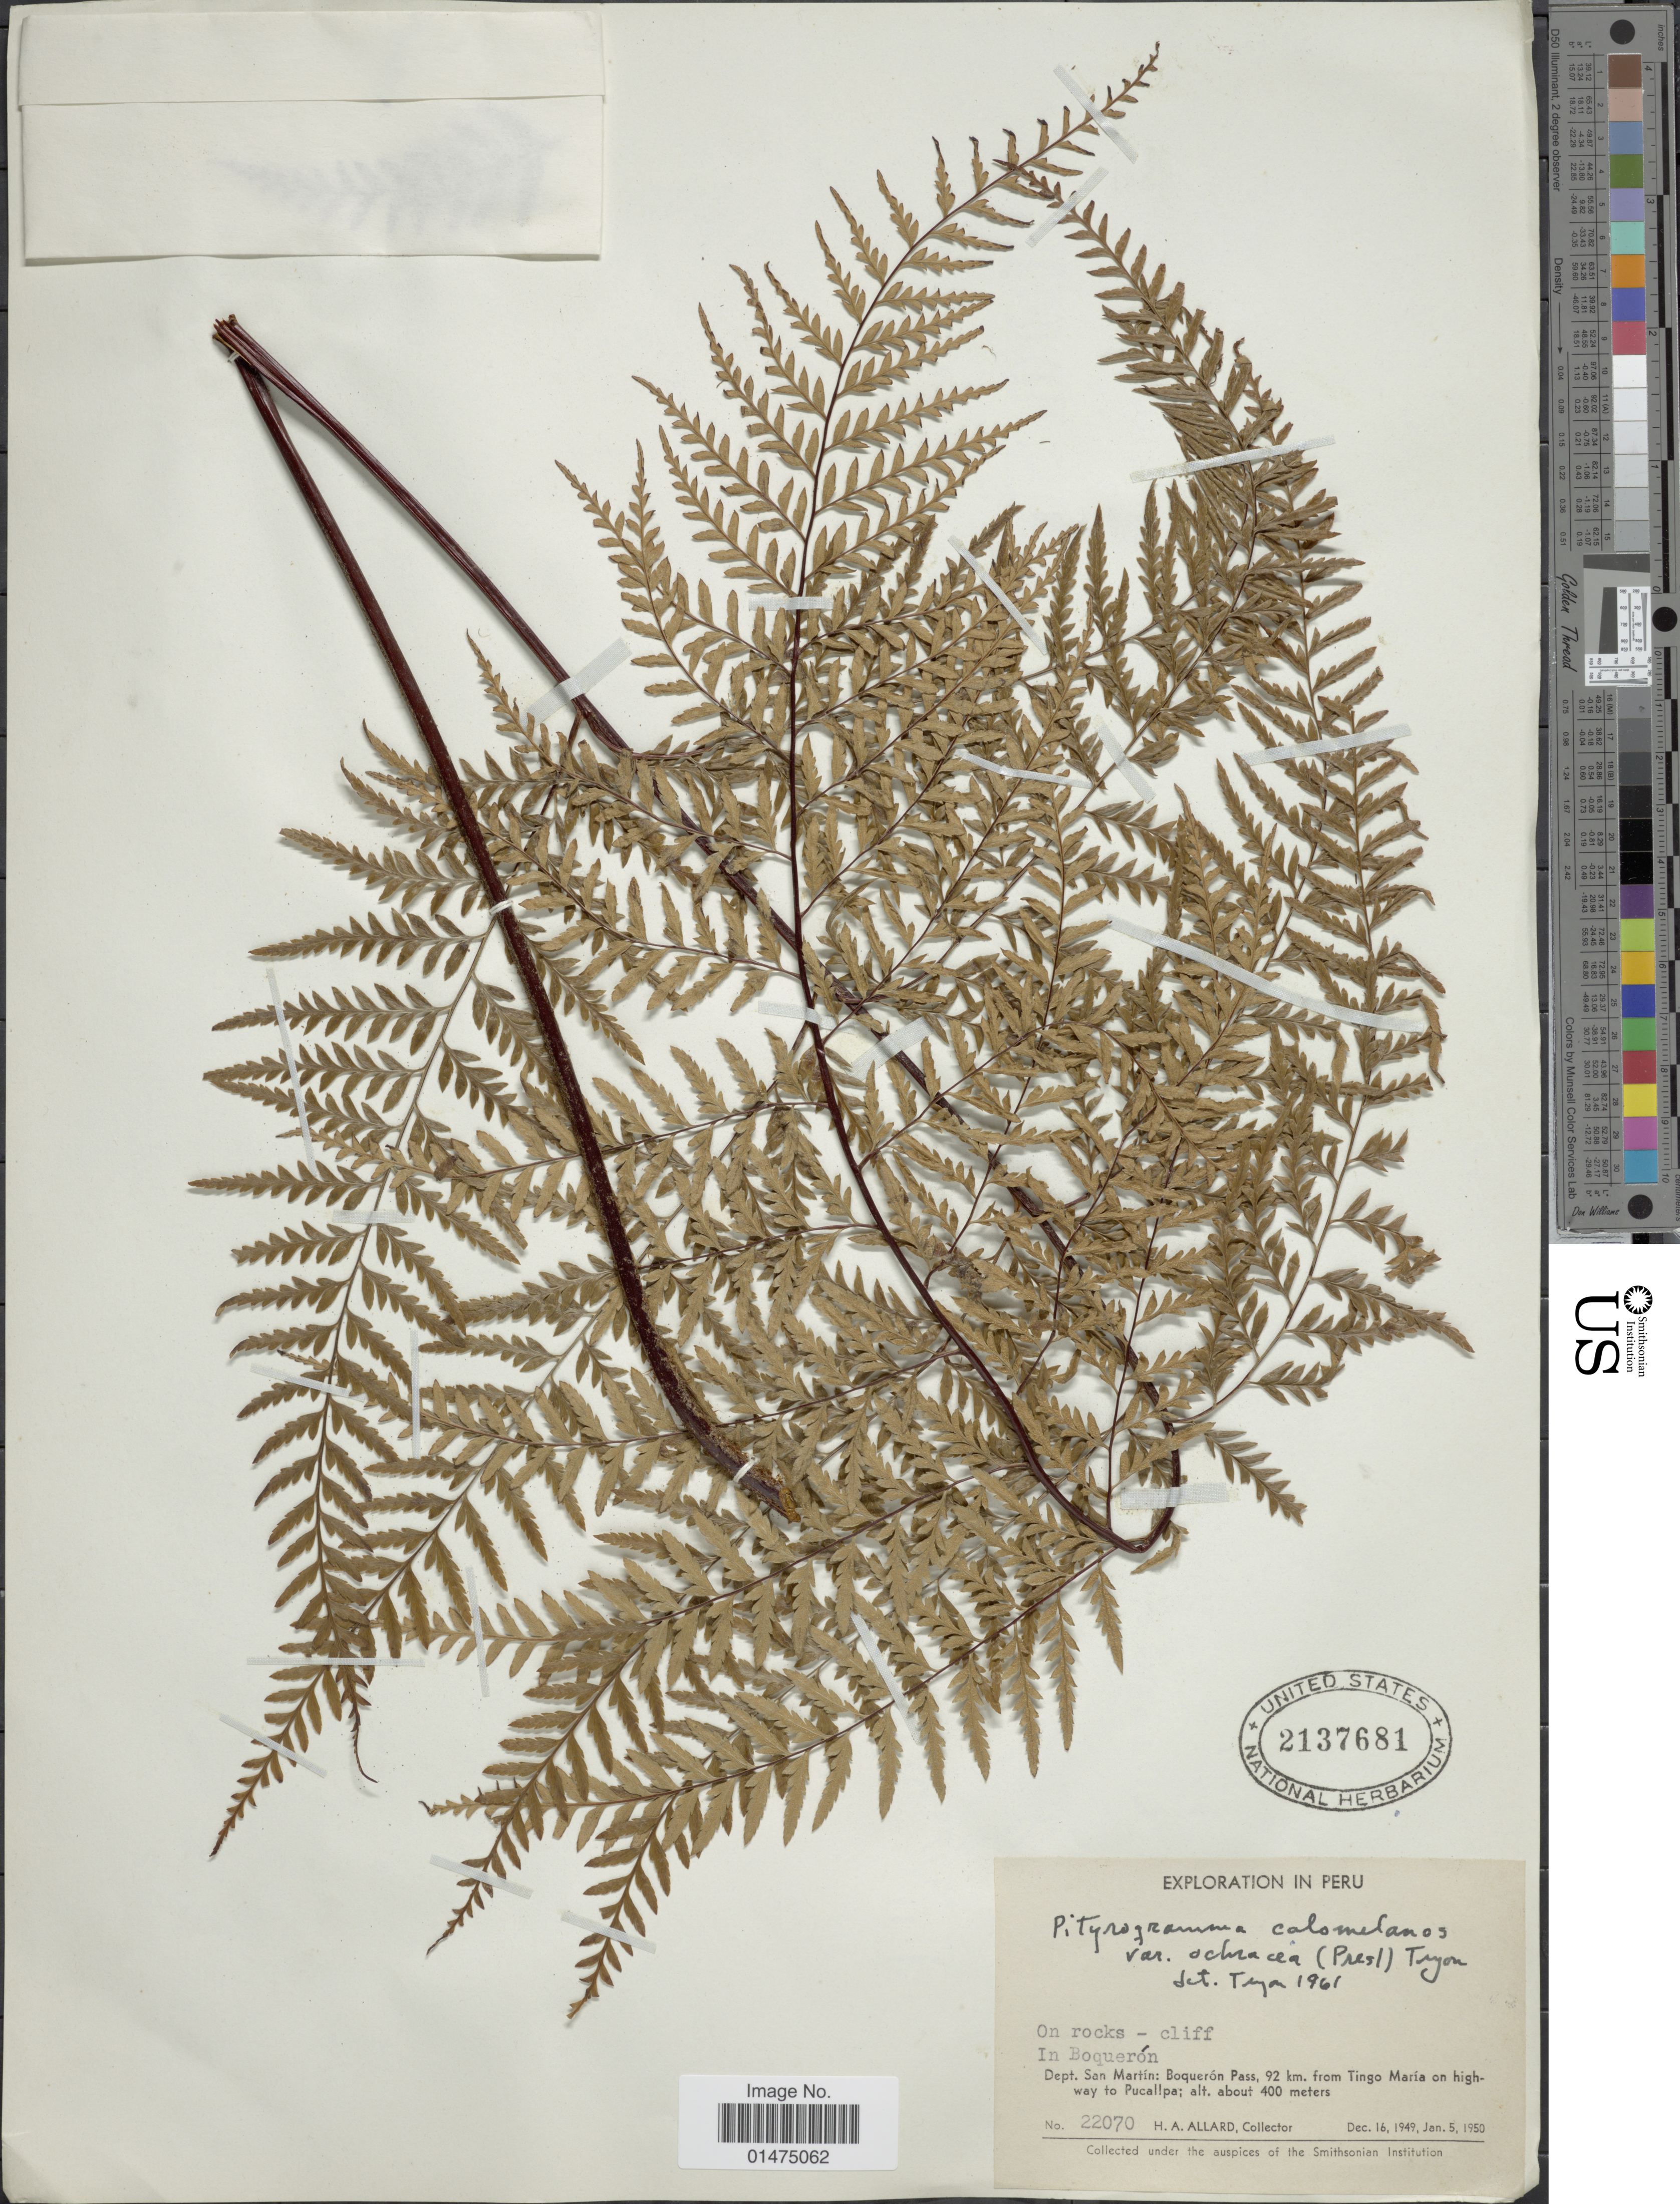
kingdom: Plantae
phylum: Tracheophyta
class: Polypodiopsida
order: Polypodiales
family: Pteridaceae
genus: Pityrogramma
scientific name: Pityrogramma ochracea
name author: (C. Presl) Domin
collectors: H. A. Allard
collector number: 22070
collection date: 1949-12-16/1950-01-05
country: Peru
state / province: San Martín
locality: Dept. San Martin, Boquerón Pass, 92 km. from Tingo Maria on highway to Pucallpa, In Boquerón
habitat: on rocks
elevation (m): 400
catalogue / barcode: US 2137681